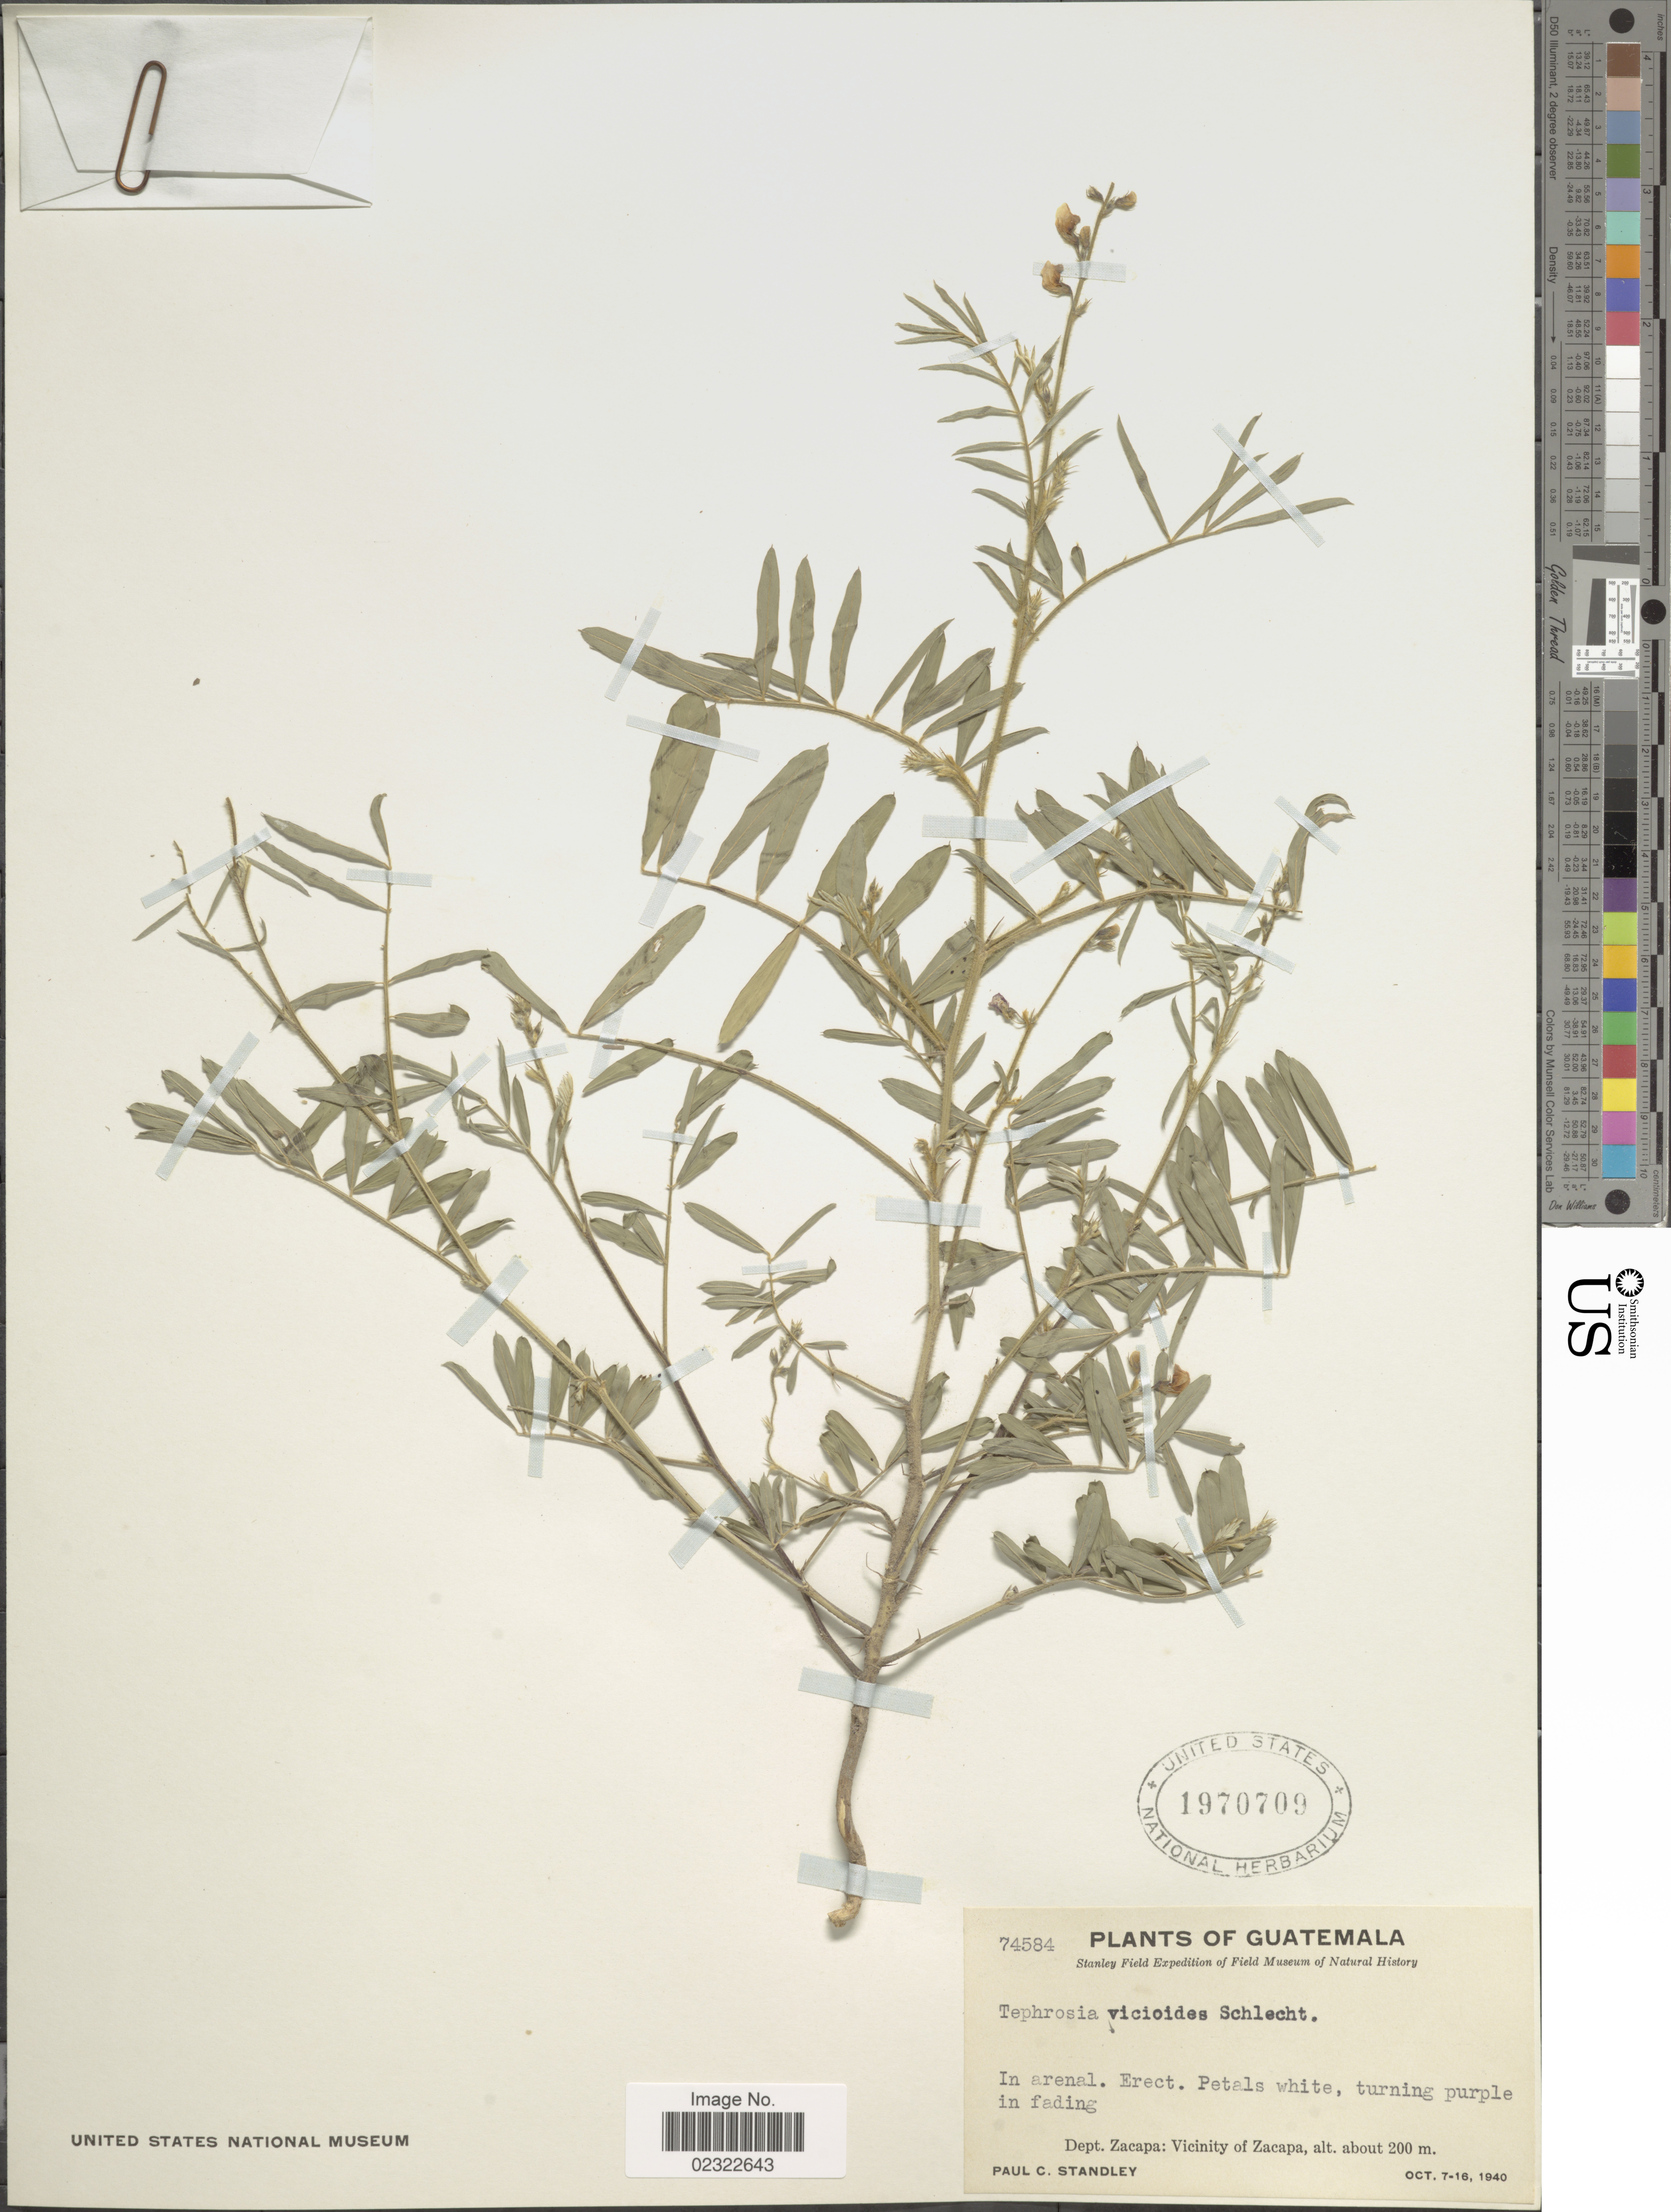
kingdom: Plantae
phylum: Tracheophyta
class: Magnoliopsida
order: Fabales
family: Fabaceae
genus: Tephrosia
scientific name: Tephrosia vicioides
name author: Schltdl.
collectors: P. C. Standley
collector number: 74584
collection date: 1940-10-07/1940-10-16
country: Guatemala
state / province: Zacapa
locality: Vicinity of Zacapa.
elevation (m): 200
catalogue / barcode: US 1970709